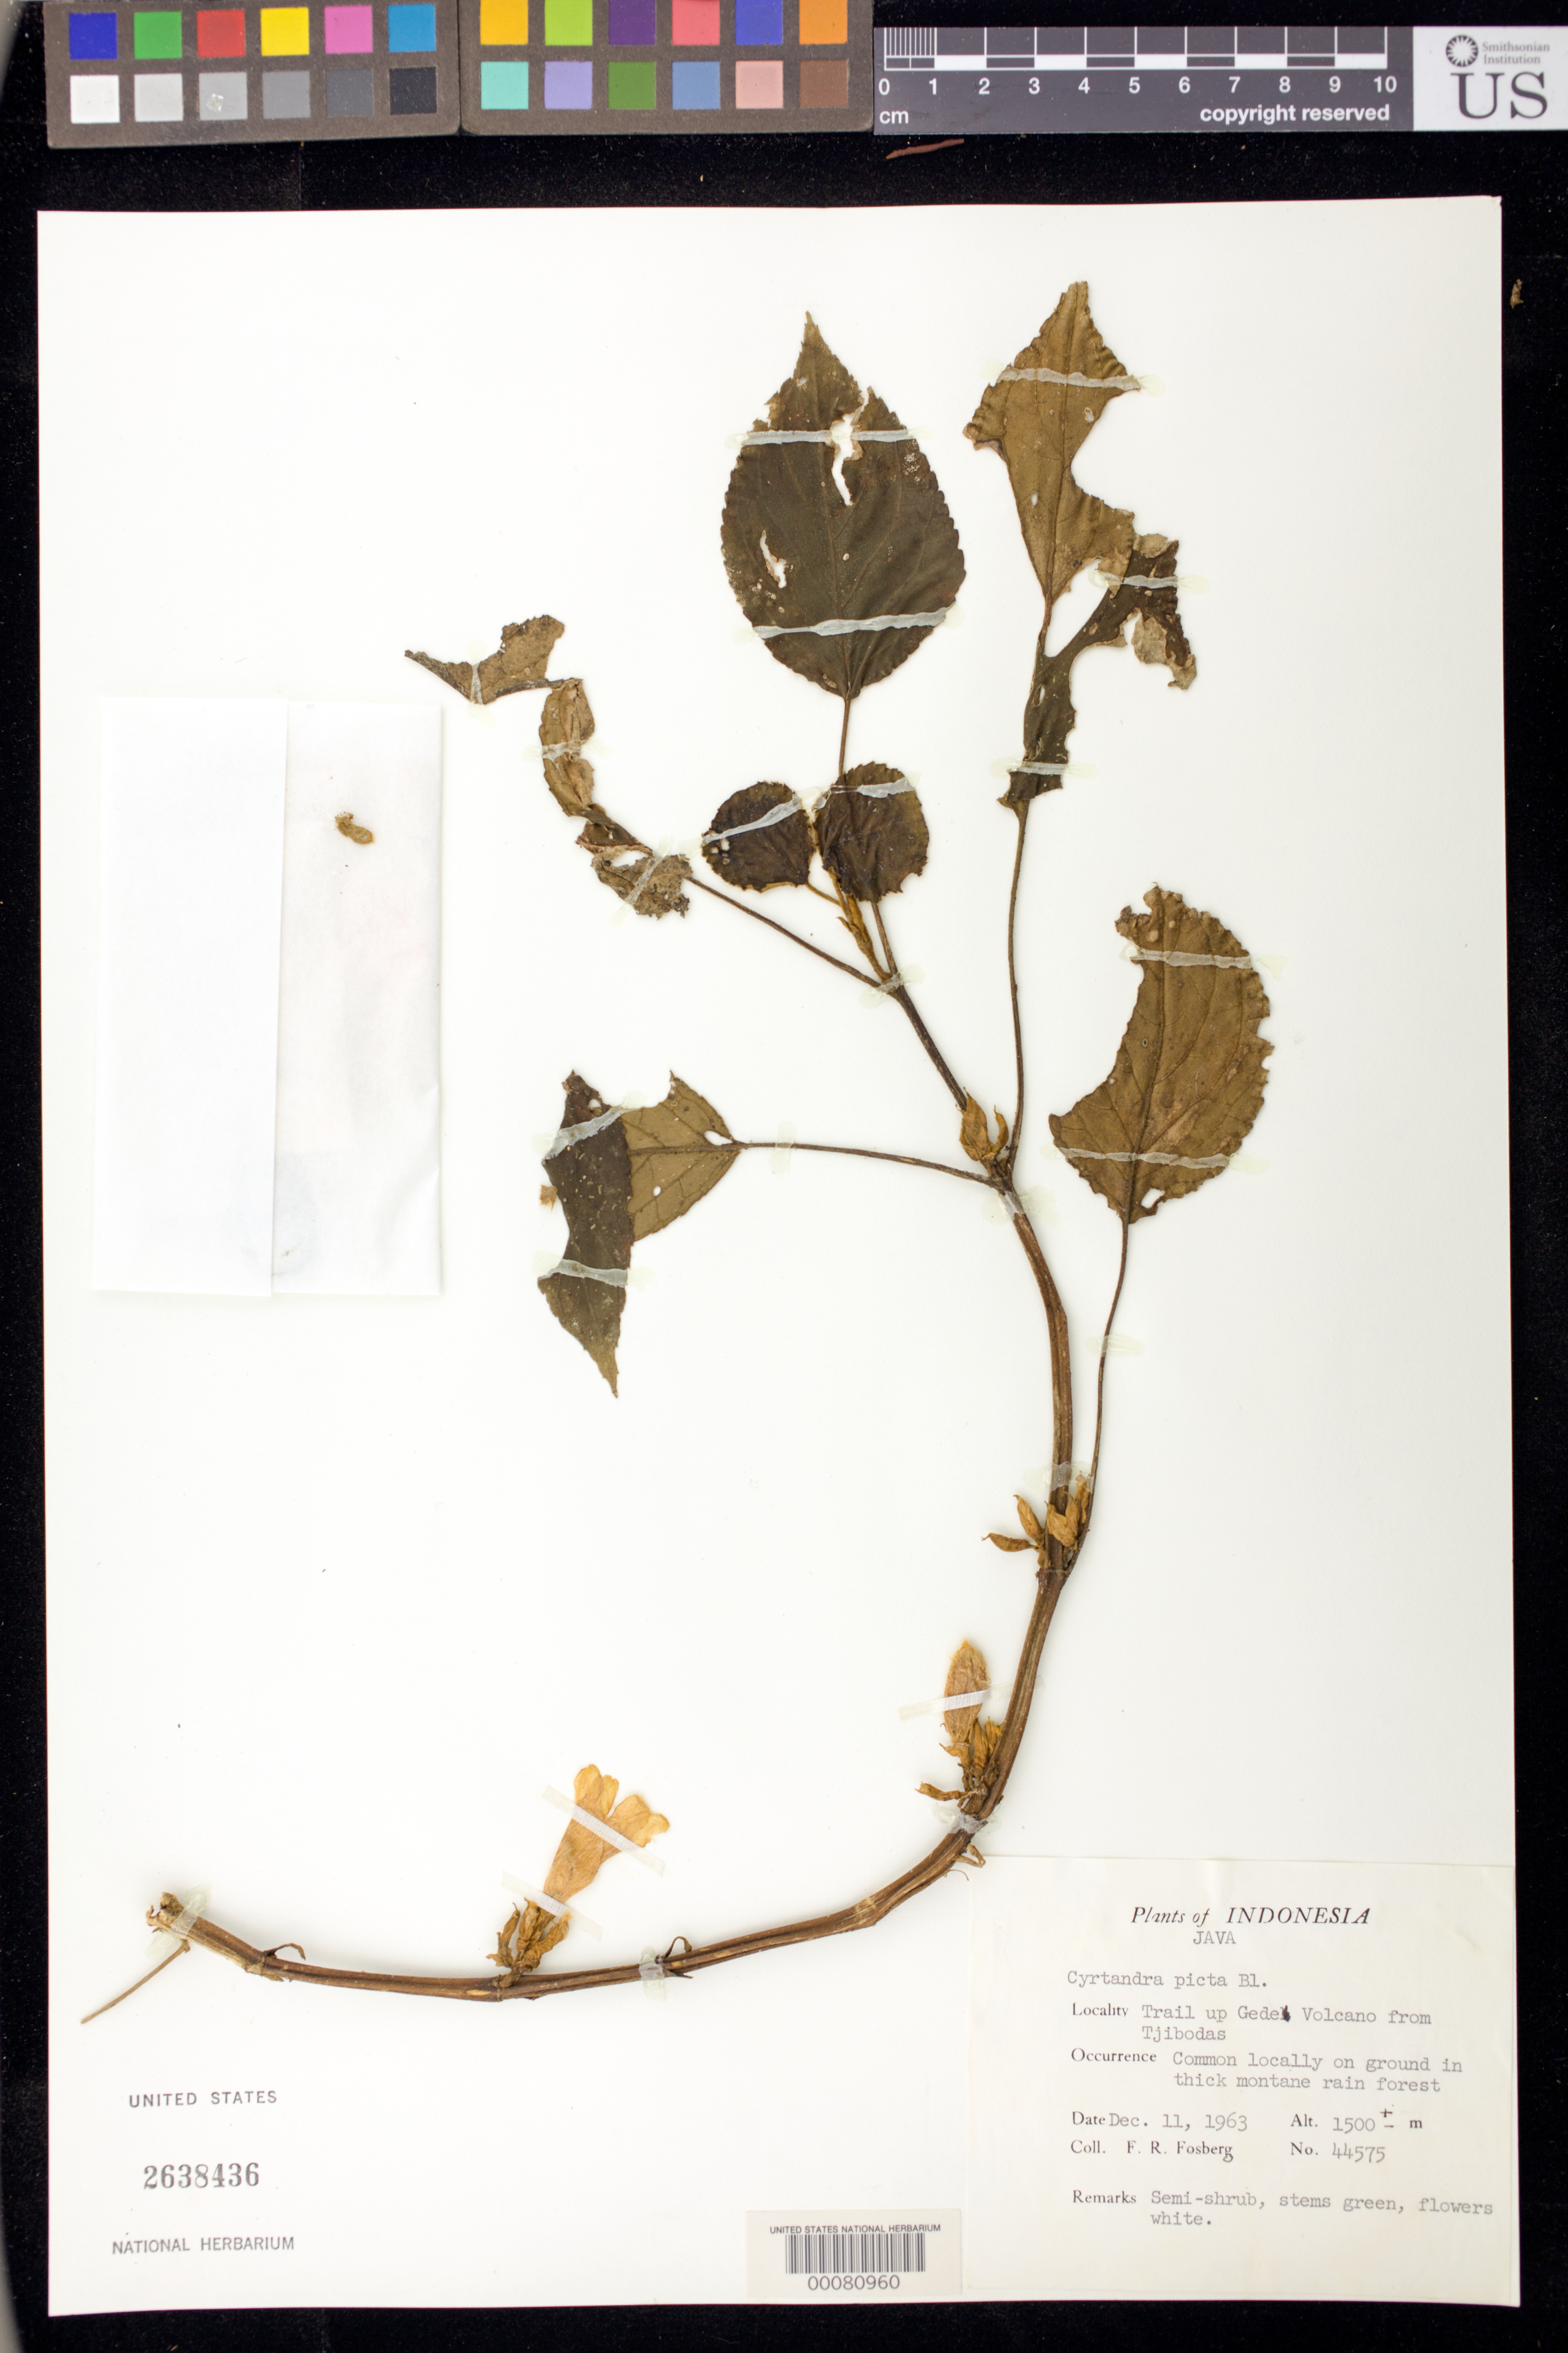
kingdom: Plantae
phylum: Tracheophyta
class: Magnoliopsida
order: Lamiales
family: Gesneriaceae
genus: Cyrtandra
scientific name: Cyrtandra picta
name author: Blume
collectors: F. R. Fosberg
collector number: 44575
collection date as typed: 11 Dec 1963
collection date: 1963-12-11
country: Indonesia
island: Java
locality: Trail up gedeh volcano from tjibodas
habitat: Common locally on ground in thick montane rain forest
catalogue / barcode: US 2638436